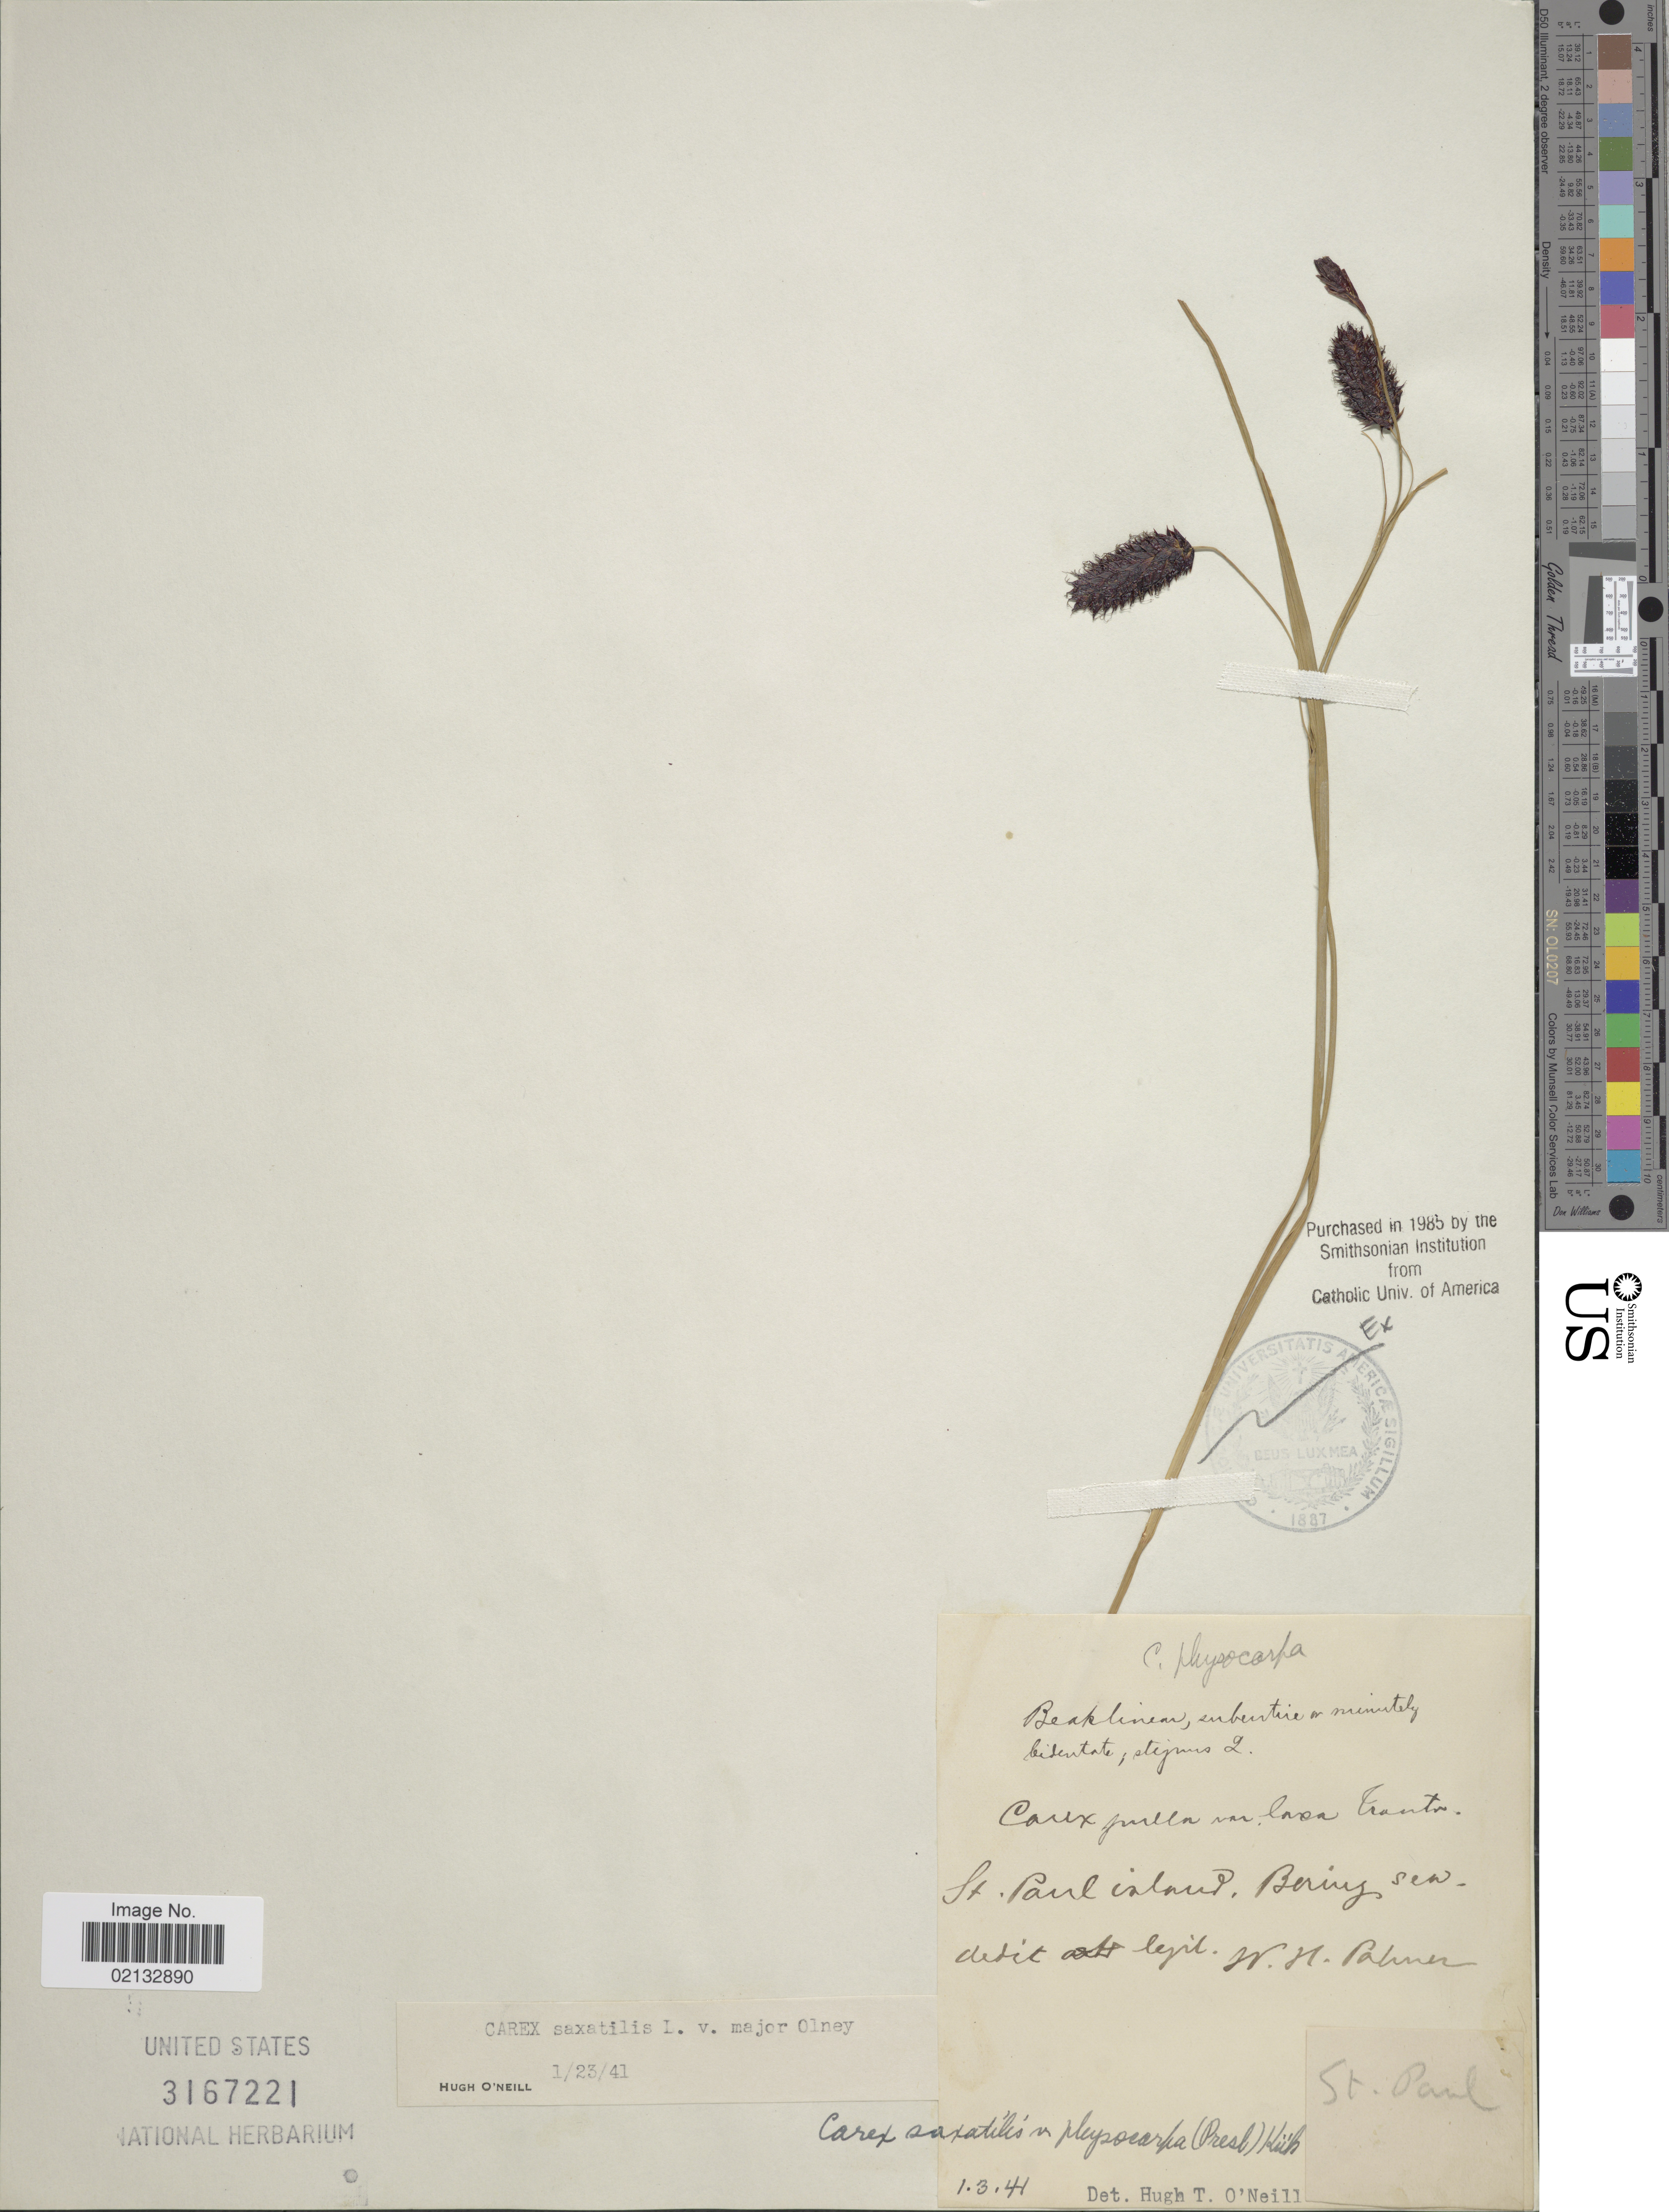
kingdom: Plantae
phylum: Tracheophyta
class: Liliopsida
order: Poales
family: Cyperaceae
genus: Carex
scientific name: Carex saxatilis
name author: L.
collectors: W. M. Palmer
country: United States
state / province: Alaska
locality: St Paul's Island, Bering Sea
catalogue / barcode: US 3167221